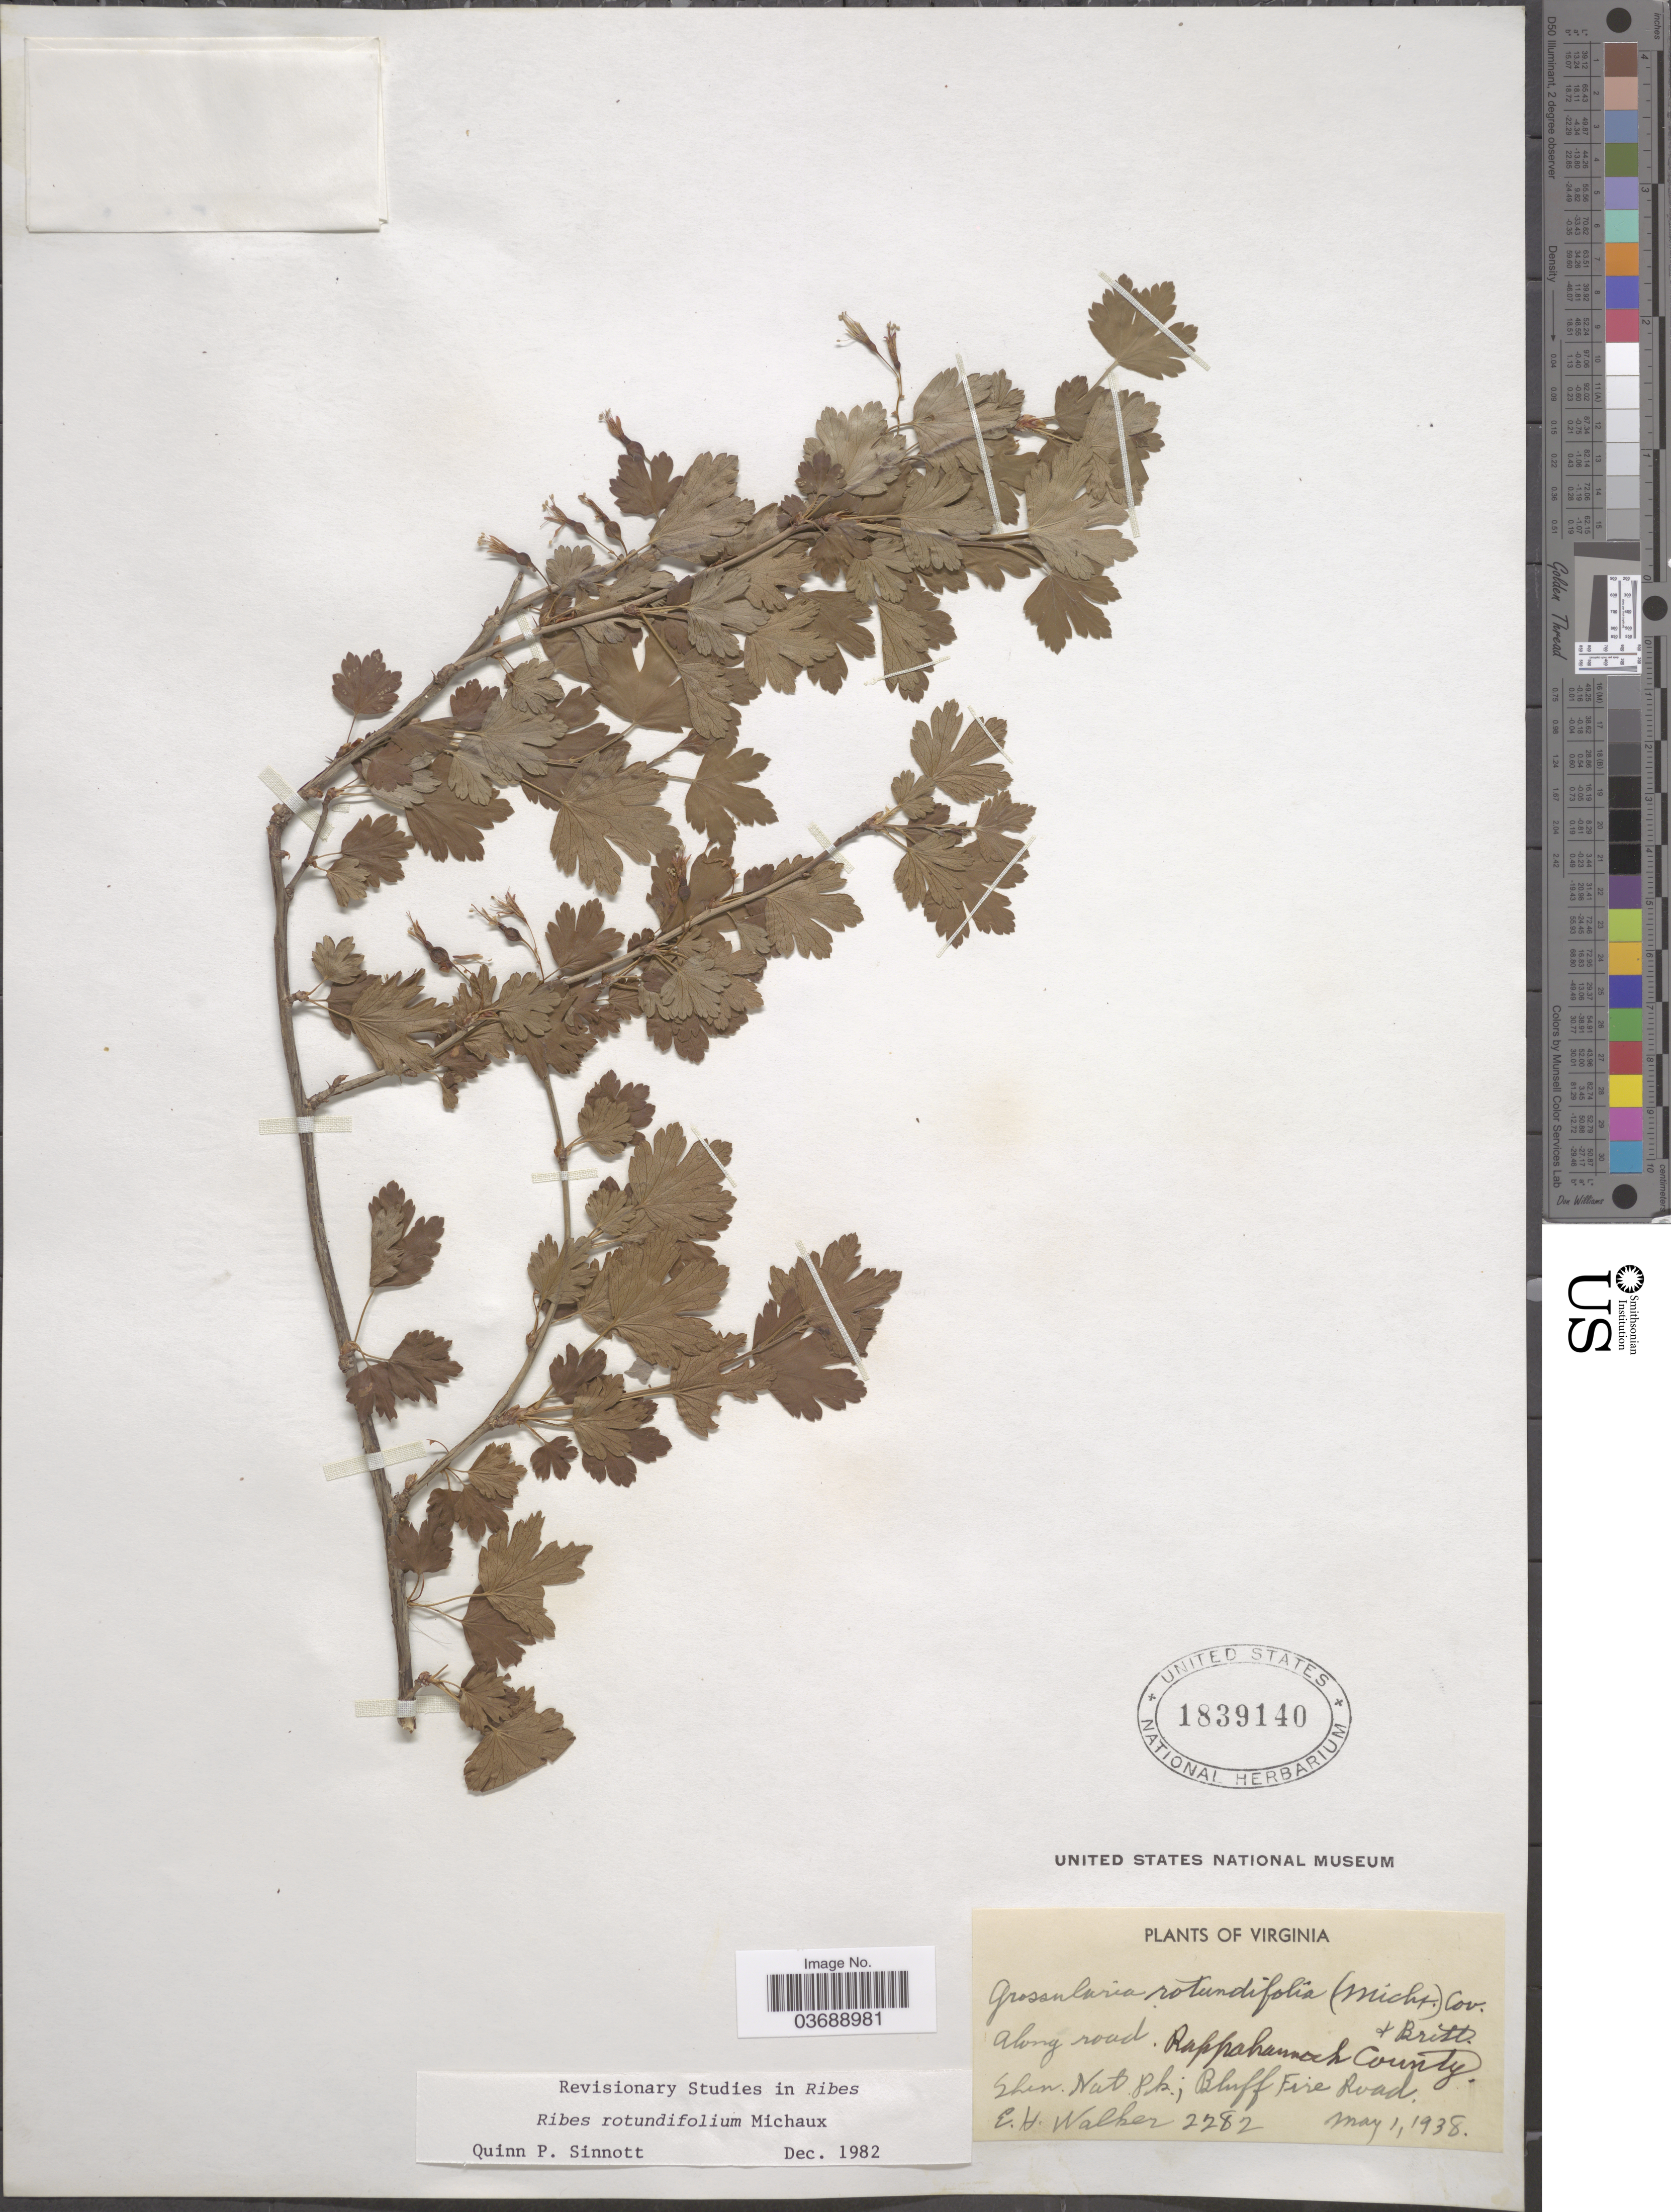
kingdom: Plantae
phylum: Tracheophyta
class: Magnoliopsida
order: Saxifragales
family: Grossulariaceae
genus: Ribes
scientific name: Ribes rotundifolium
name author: Michx.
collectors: E. H. Walker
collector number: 2282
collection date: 1938-05-01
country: United States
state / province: Virginia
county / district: Rappahannock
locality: Along road. Shenandoah. Nat'l. Park.; Bluff Fire Road.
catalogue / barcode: US 1839140